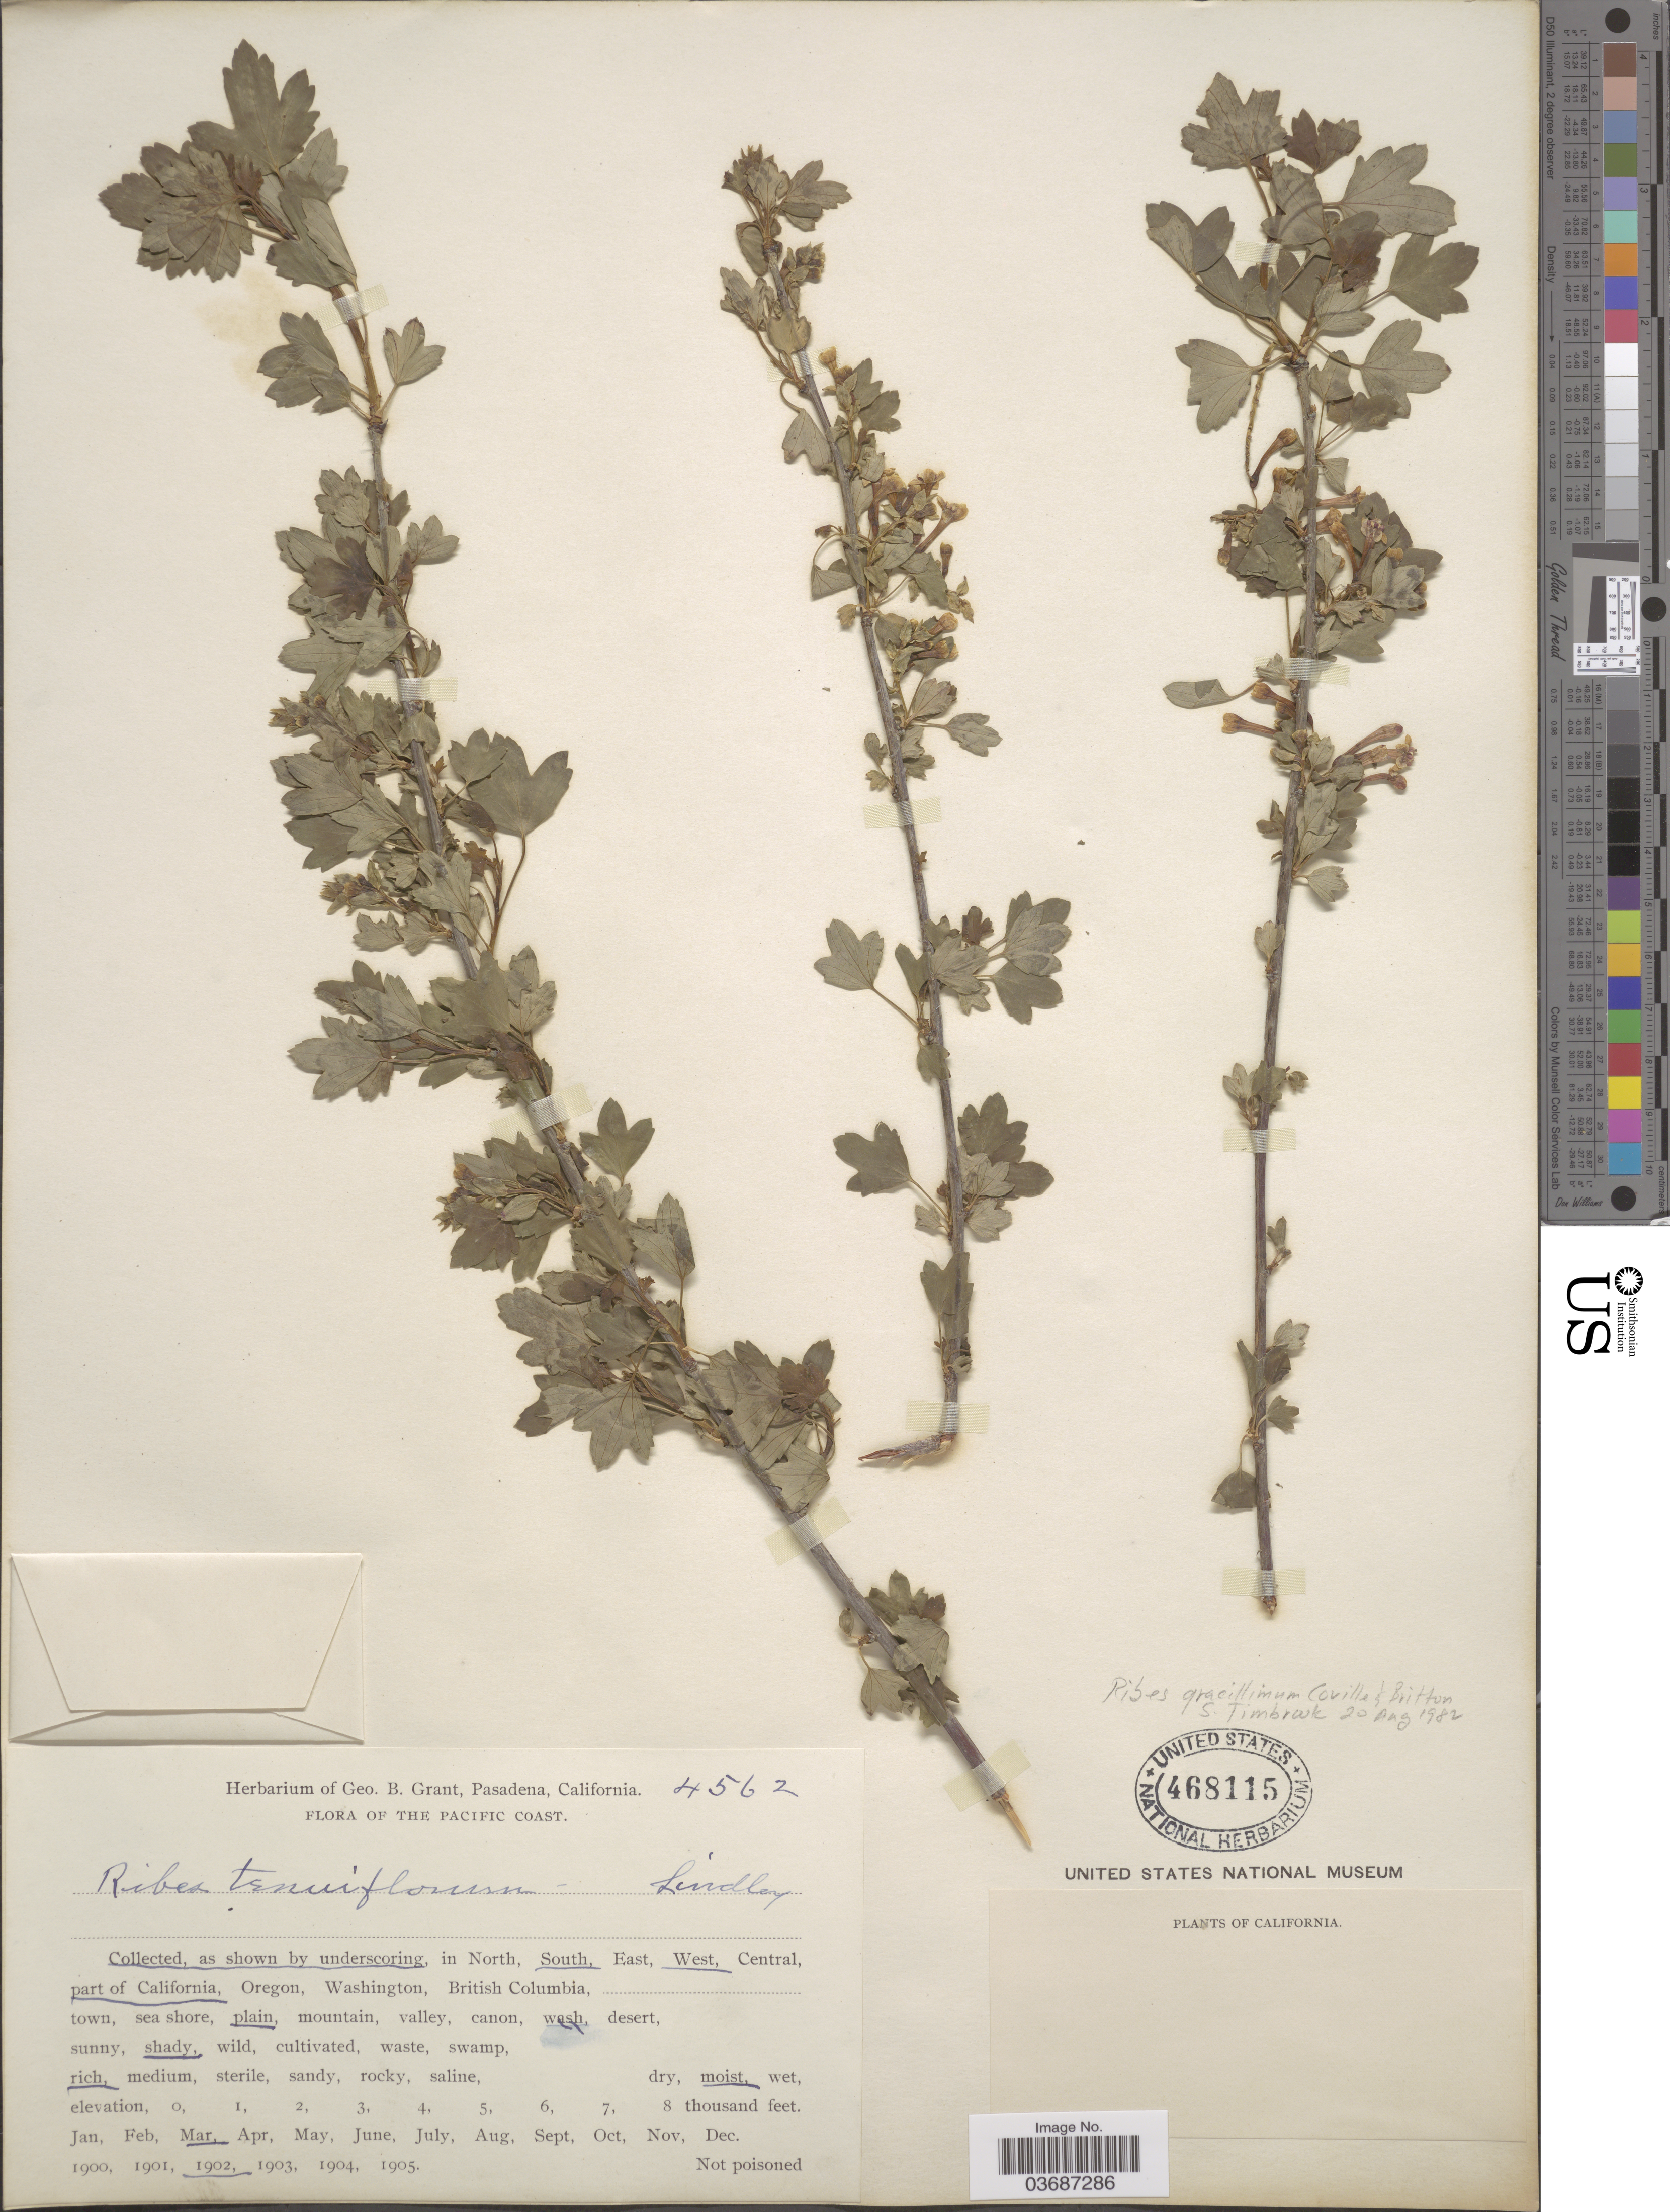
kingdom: Plantae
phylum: Tracheophyta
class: Magnoliopsida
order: Saxifragales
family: Grossulariaceae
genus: Ribes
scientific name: Ribes gracillimum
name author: Coville & Britton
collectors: ex herb. Geo. B. Grant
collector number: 4562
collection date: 1902-03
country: United States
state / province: California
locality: The Pacific Coast. In South, West, part of California.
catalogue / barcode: US 468115